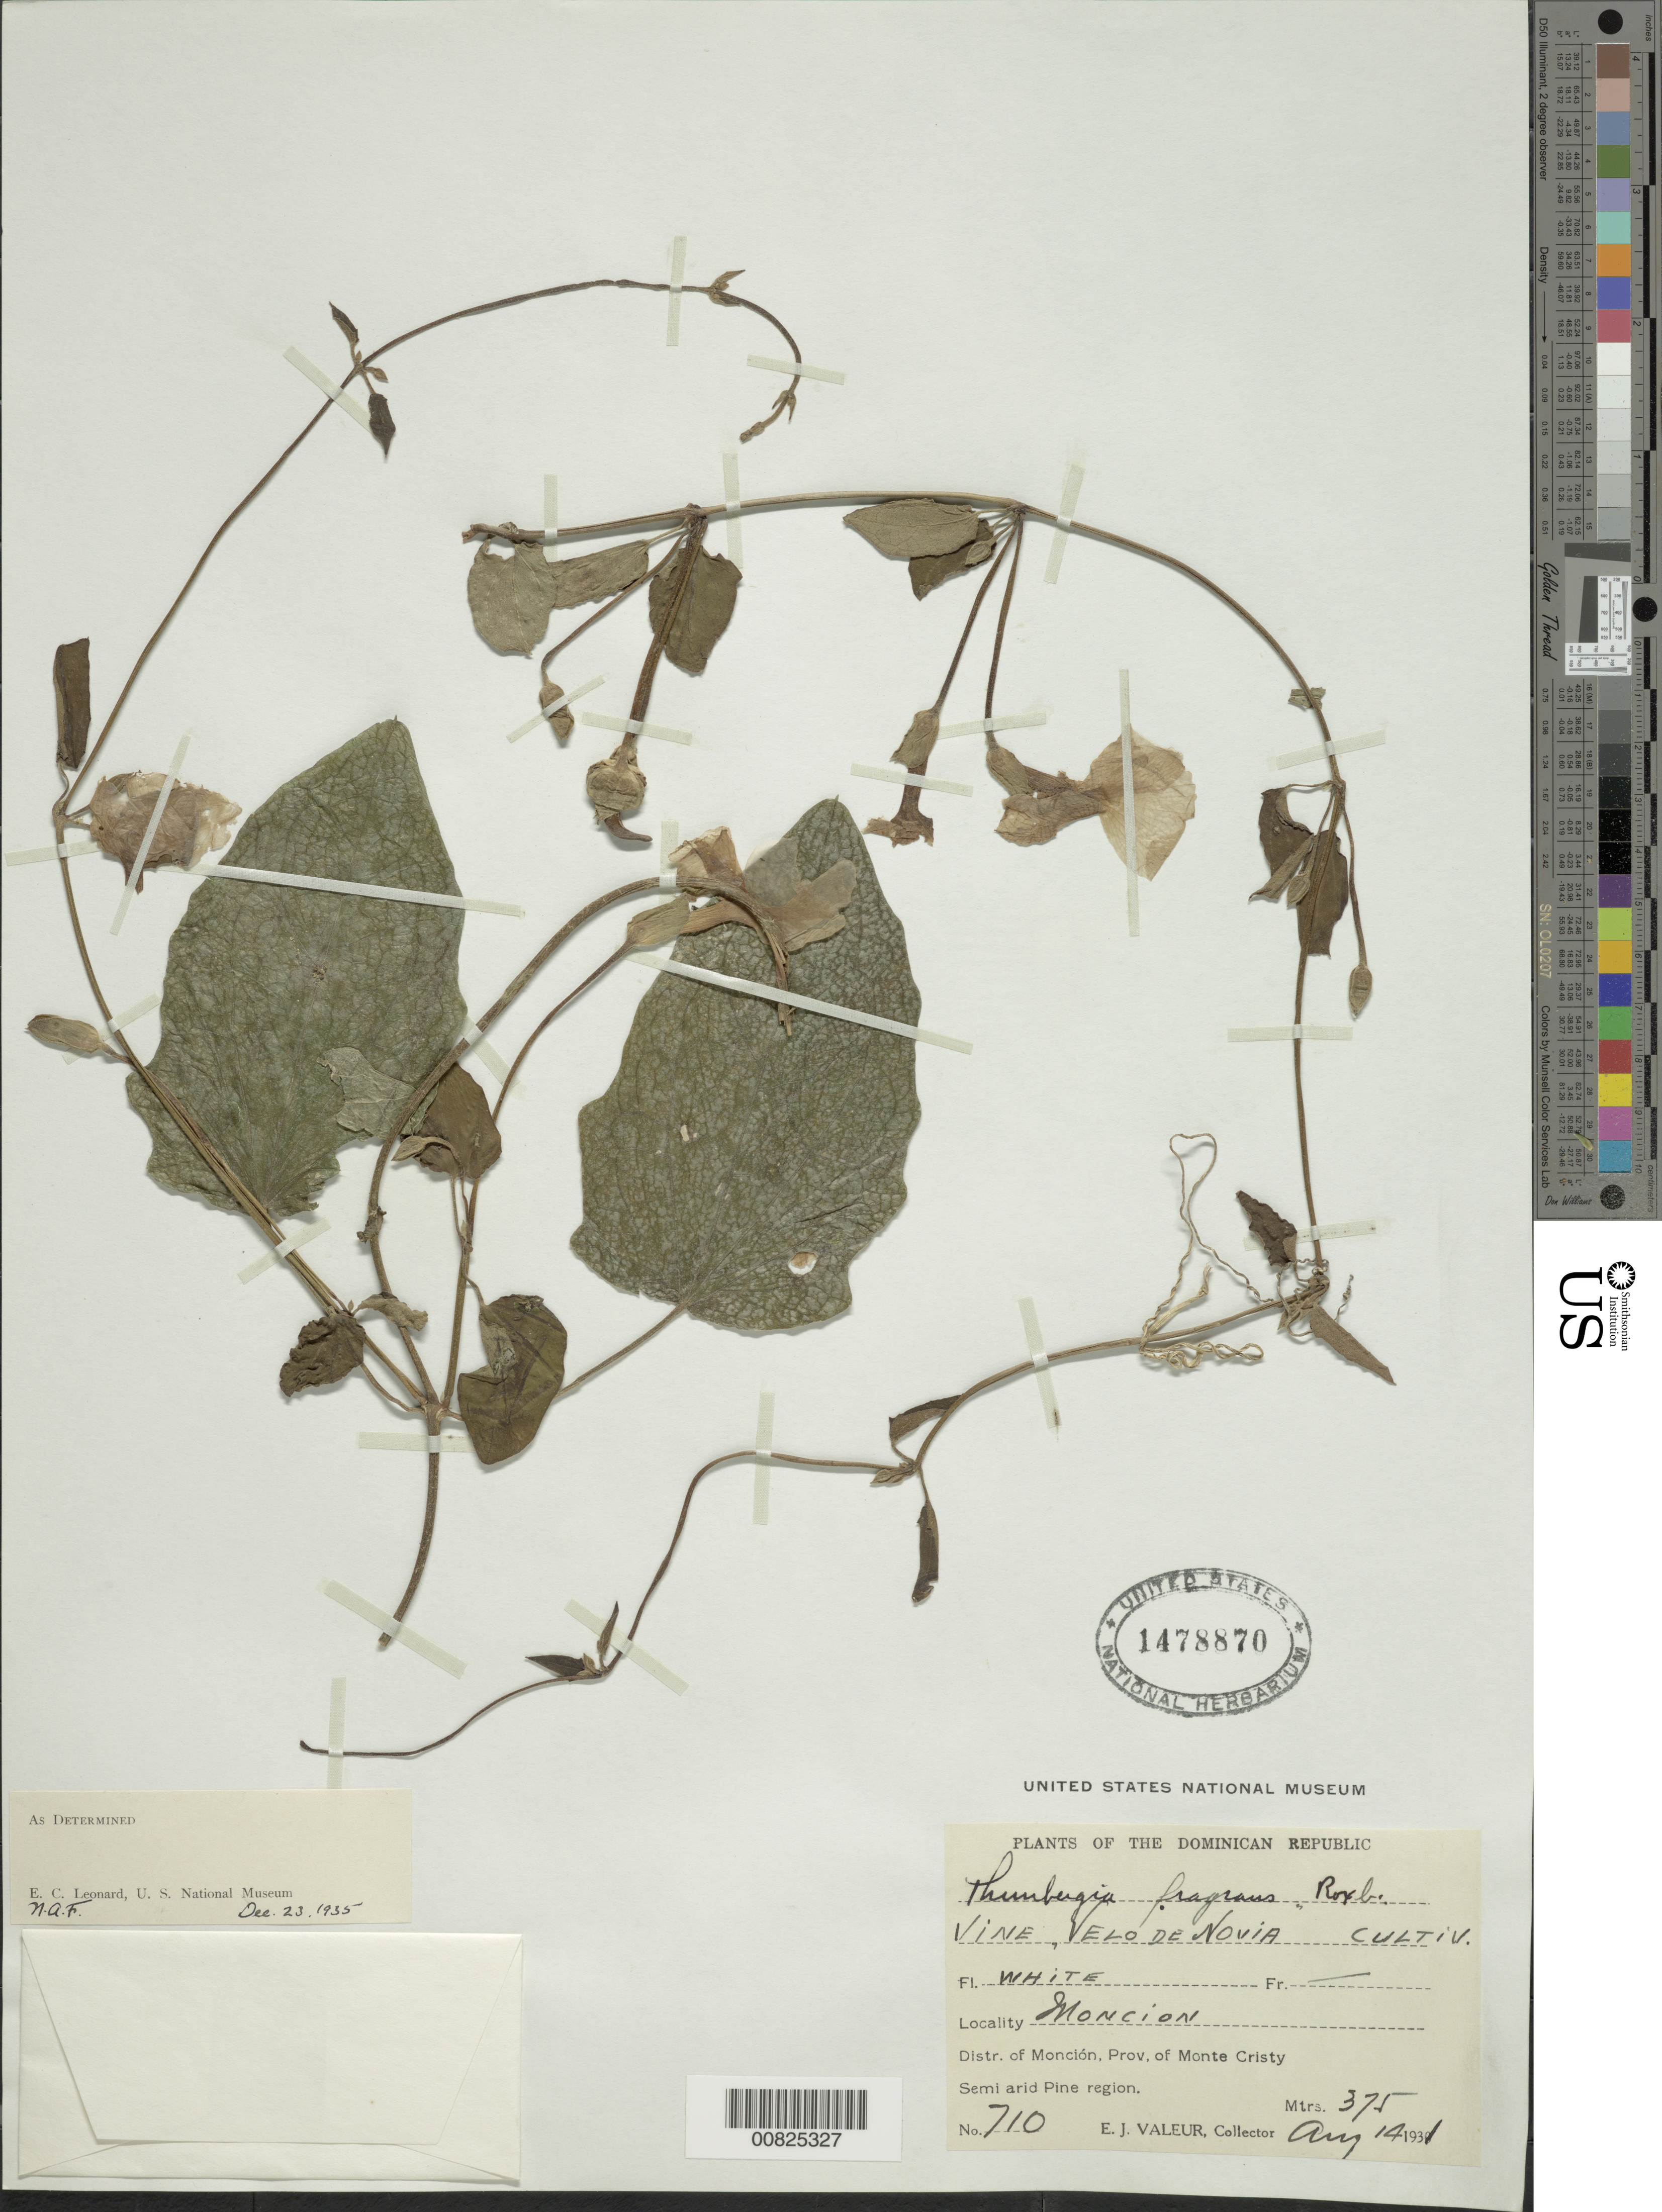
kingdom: Plantae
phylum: Tracheophyta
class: Magnoliopsida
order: Lamiales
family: Acanthaceae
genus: Thunbergia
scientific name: Thunbergia fragrans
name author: Roxb.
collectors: E. Valeur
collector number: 710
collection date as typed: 14 Aug 1931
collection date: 1931-08-14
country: Dominican Republic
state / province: Monte Cristi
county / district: Monción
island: Hispaniola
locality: Moncion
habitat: Semi arid pine region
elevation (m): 375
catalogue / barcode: US 1478870